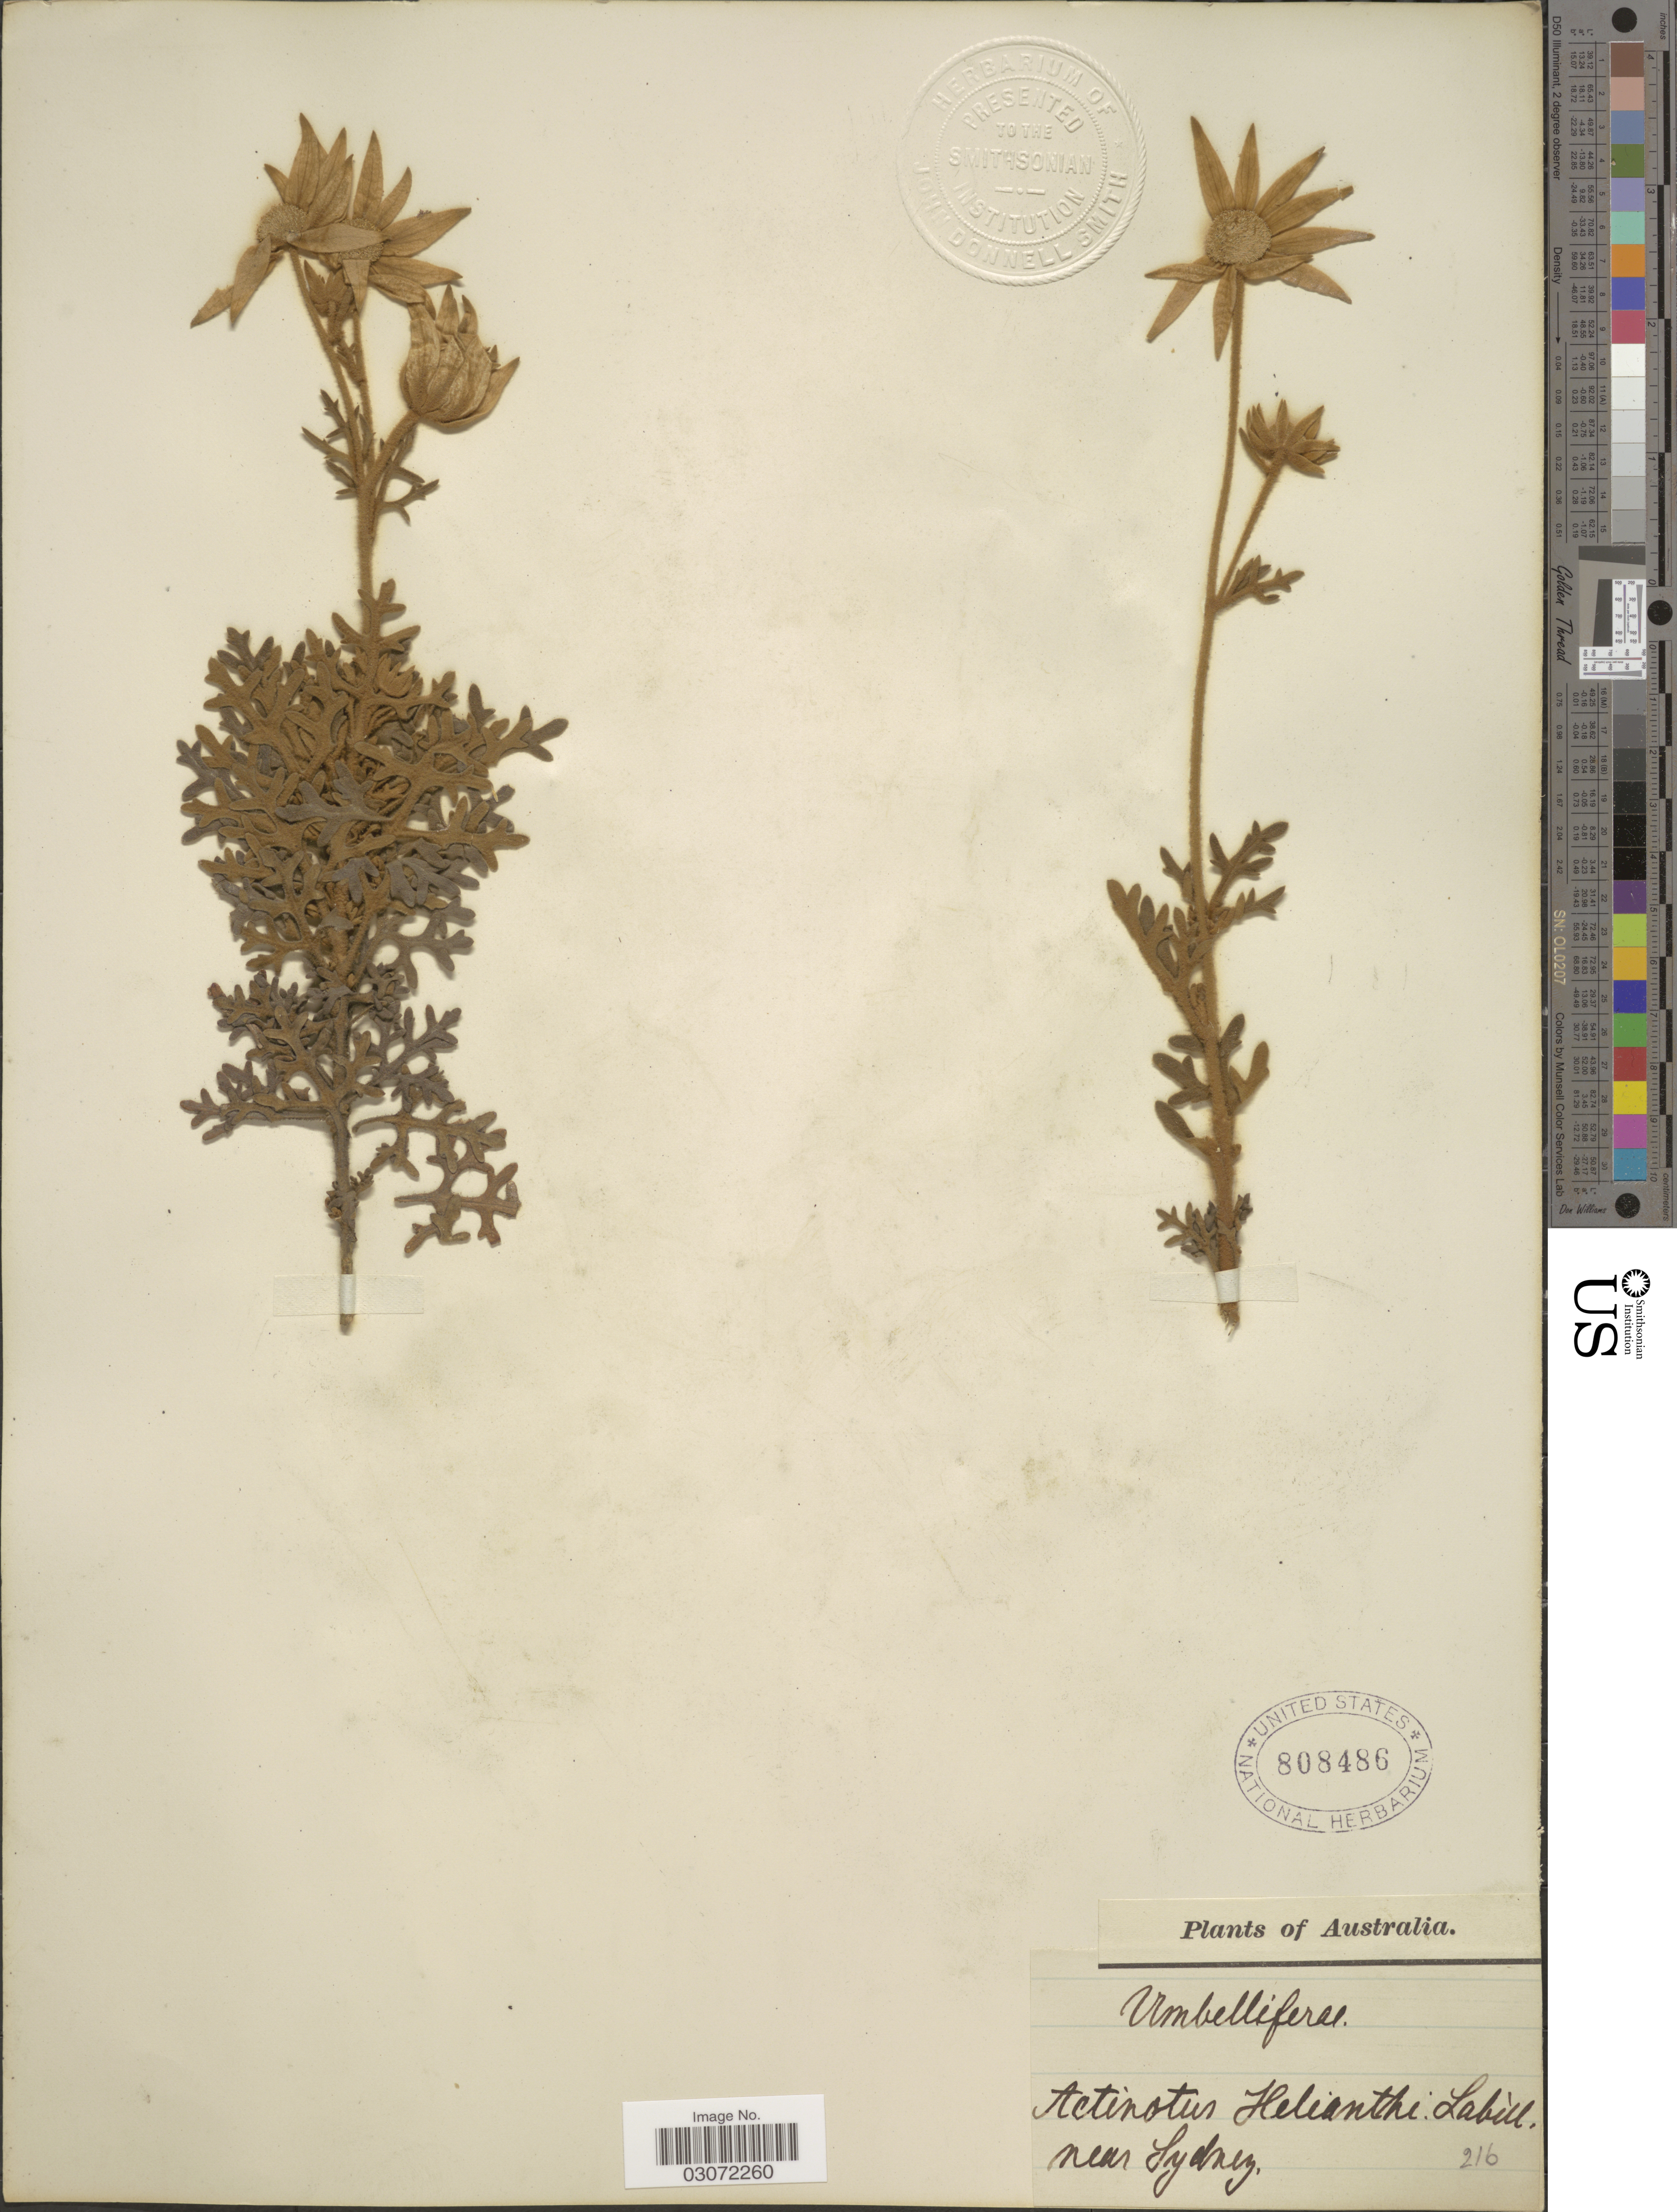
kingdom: Plantae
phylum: Tracheophyta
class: Magnoliopsida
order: Apiales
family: Apiaceae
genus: Actinotus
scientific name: Actinotus helianthi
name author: Labill.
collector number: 216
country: Australia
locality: Near Sydney.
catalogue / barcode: US 808486